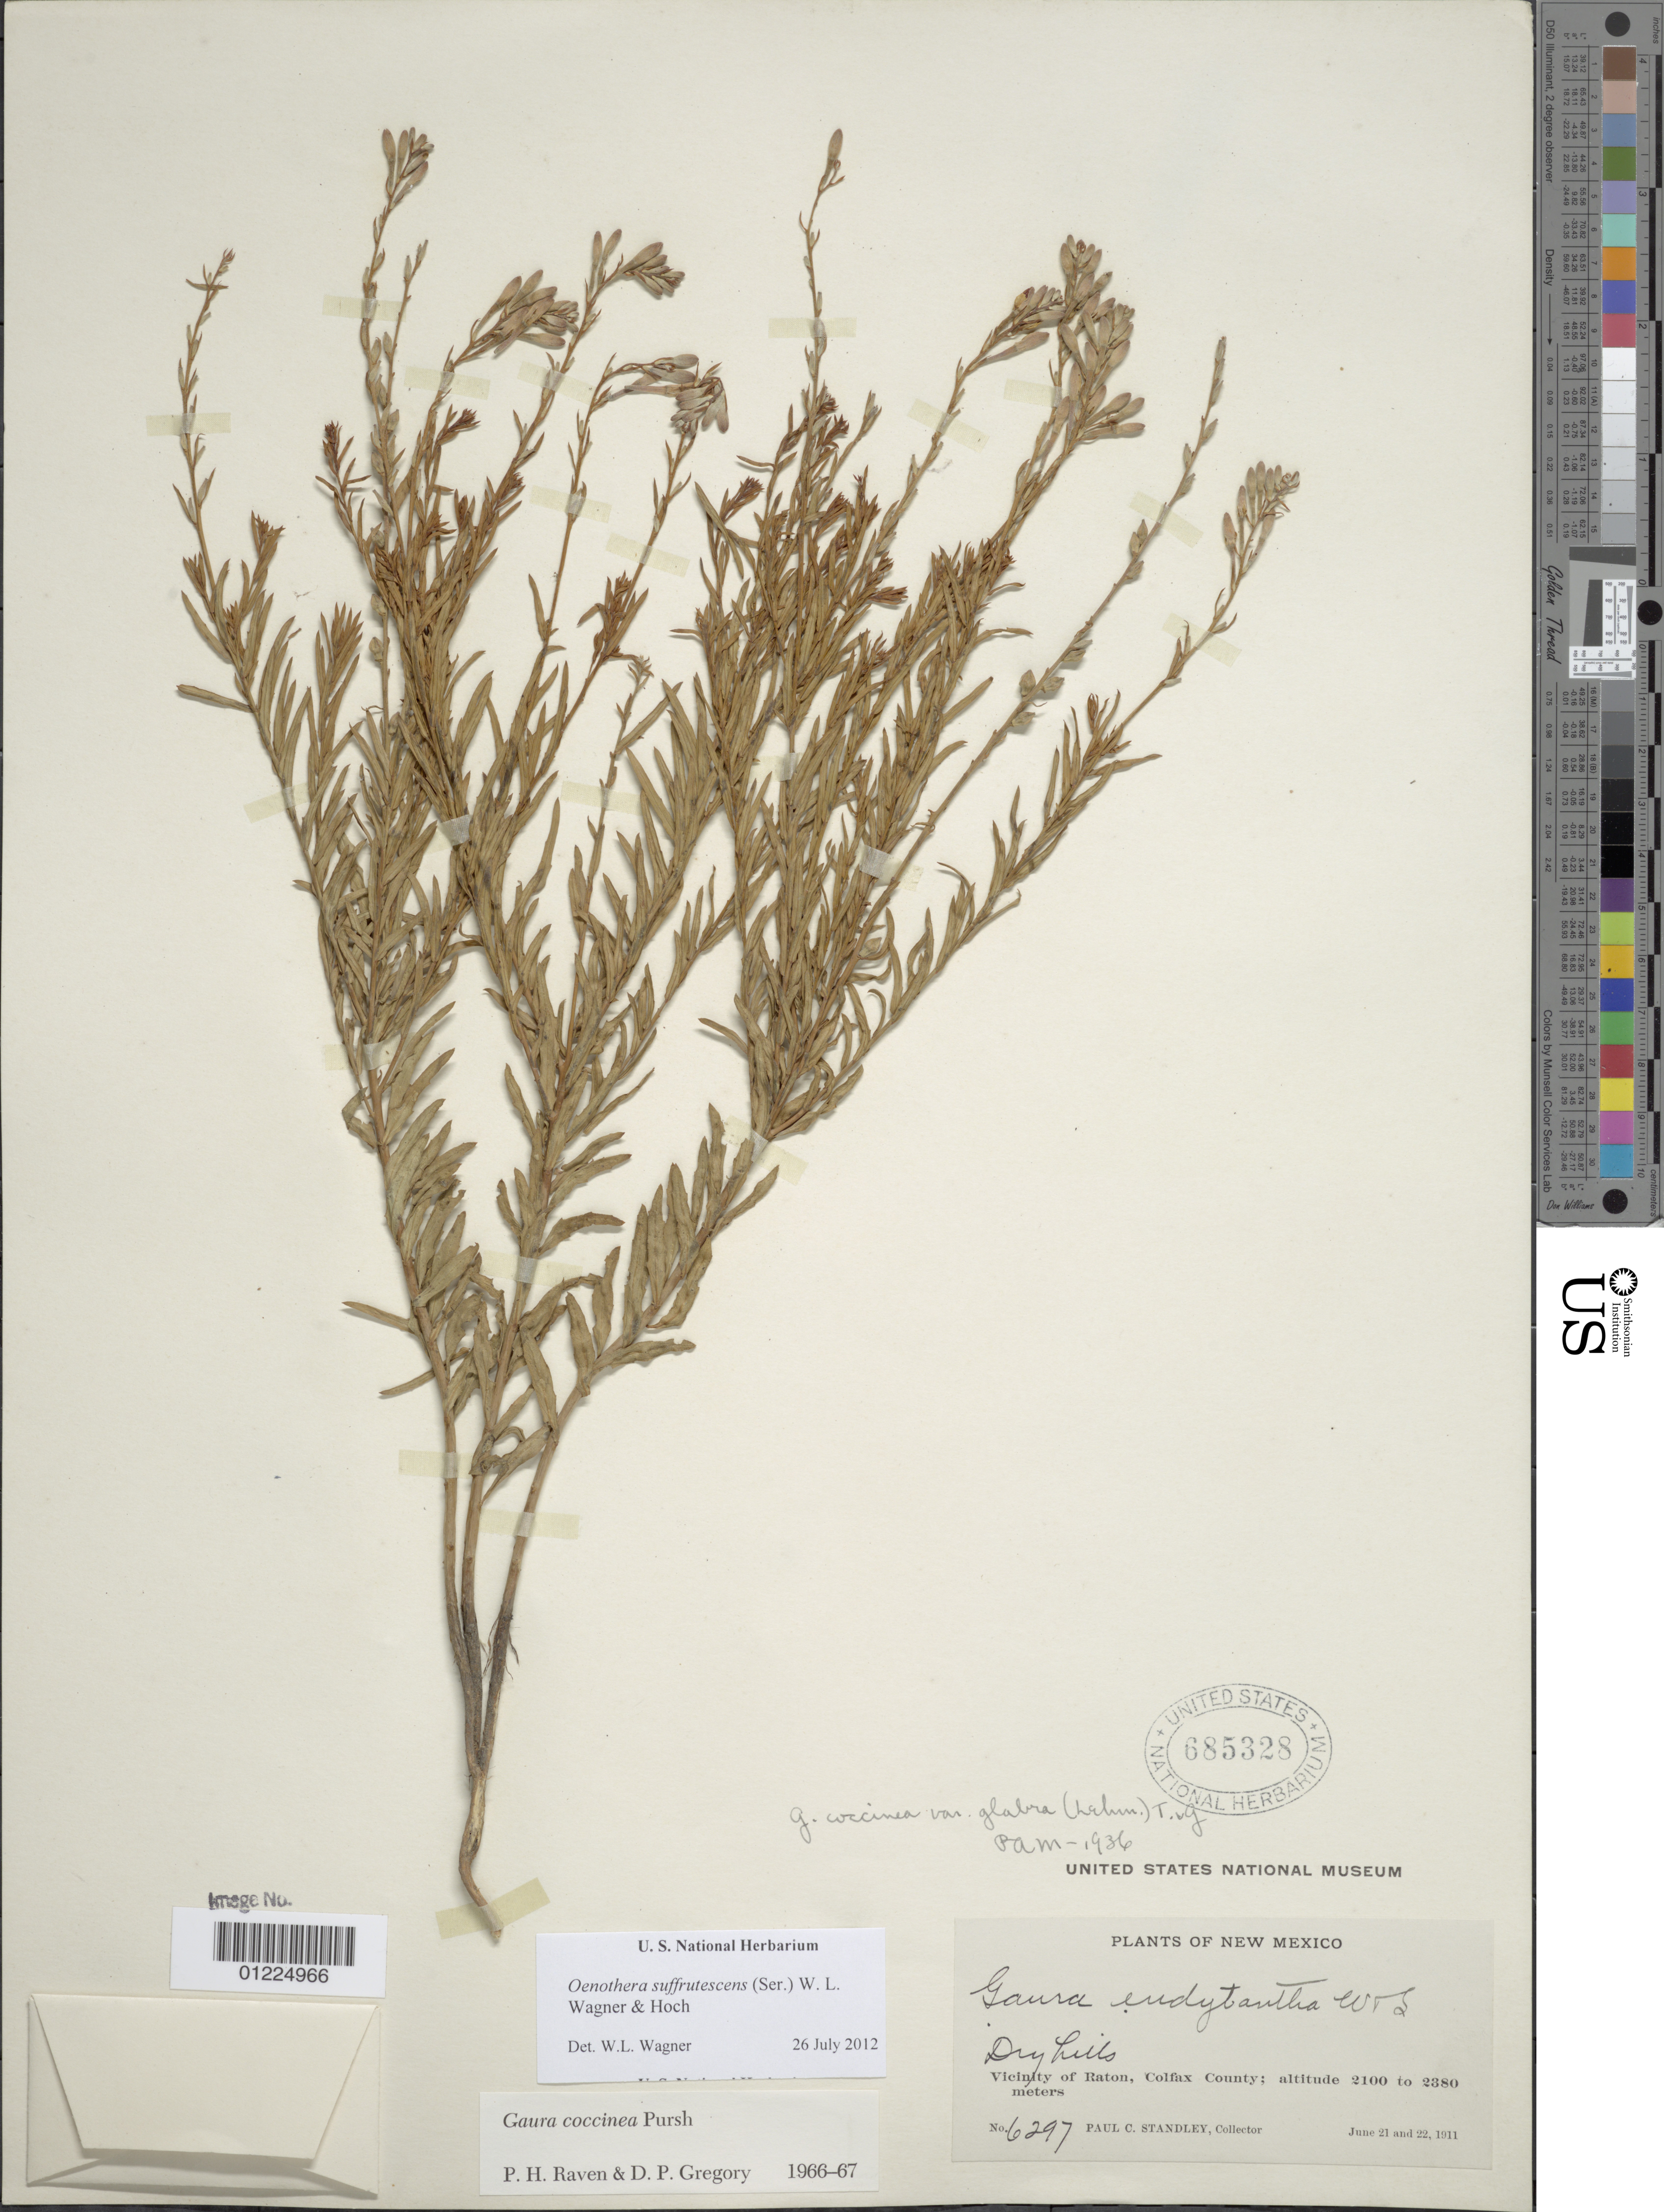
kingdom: Plantae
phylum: Tracheophyta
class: Magnoliopsida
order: Myrtales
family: Onagraceae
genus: Oenothera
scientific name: Oenothera suffrutescens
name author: (Ser.) W.L. Wagner & Hoch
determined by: Wagner, W. L., (BOT), Smithsonian Institution - National Museum of Natural History (UNITED STATES)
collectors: P. C. Standley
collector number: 6297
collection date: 1911-06-21,1911-06-22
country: United States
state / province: New Mexico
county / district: Colfax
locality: Vicinity of Raton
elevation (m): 2100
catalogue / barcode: US 685328